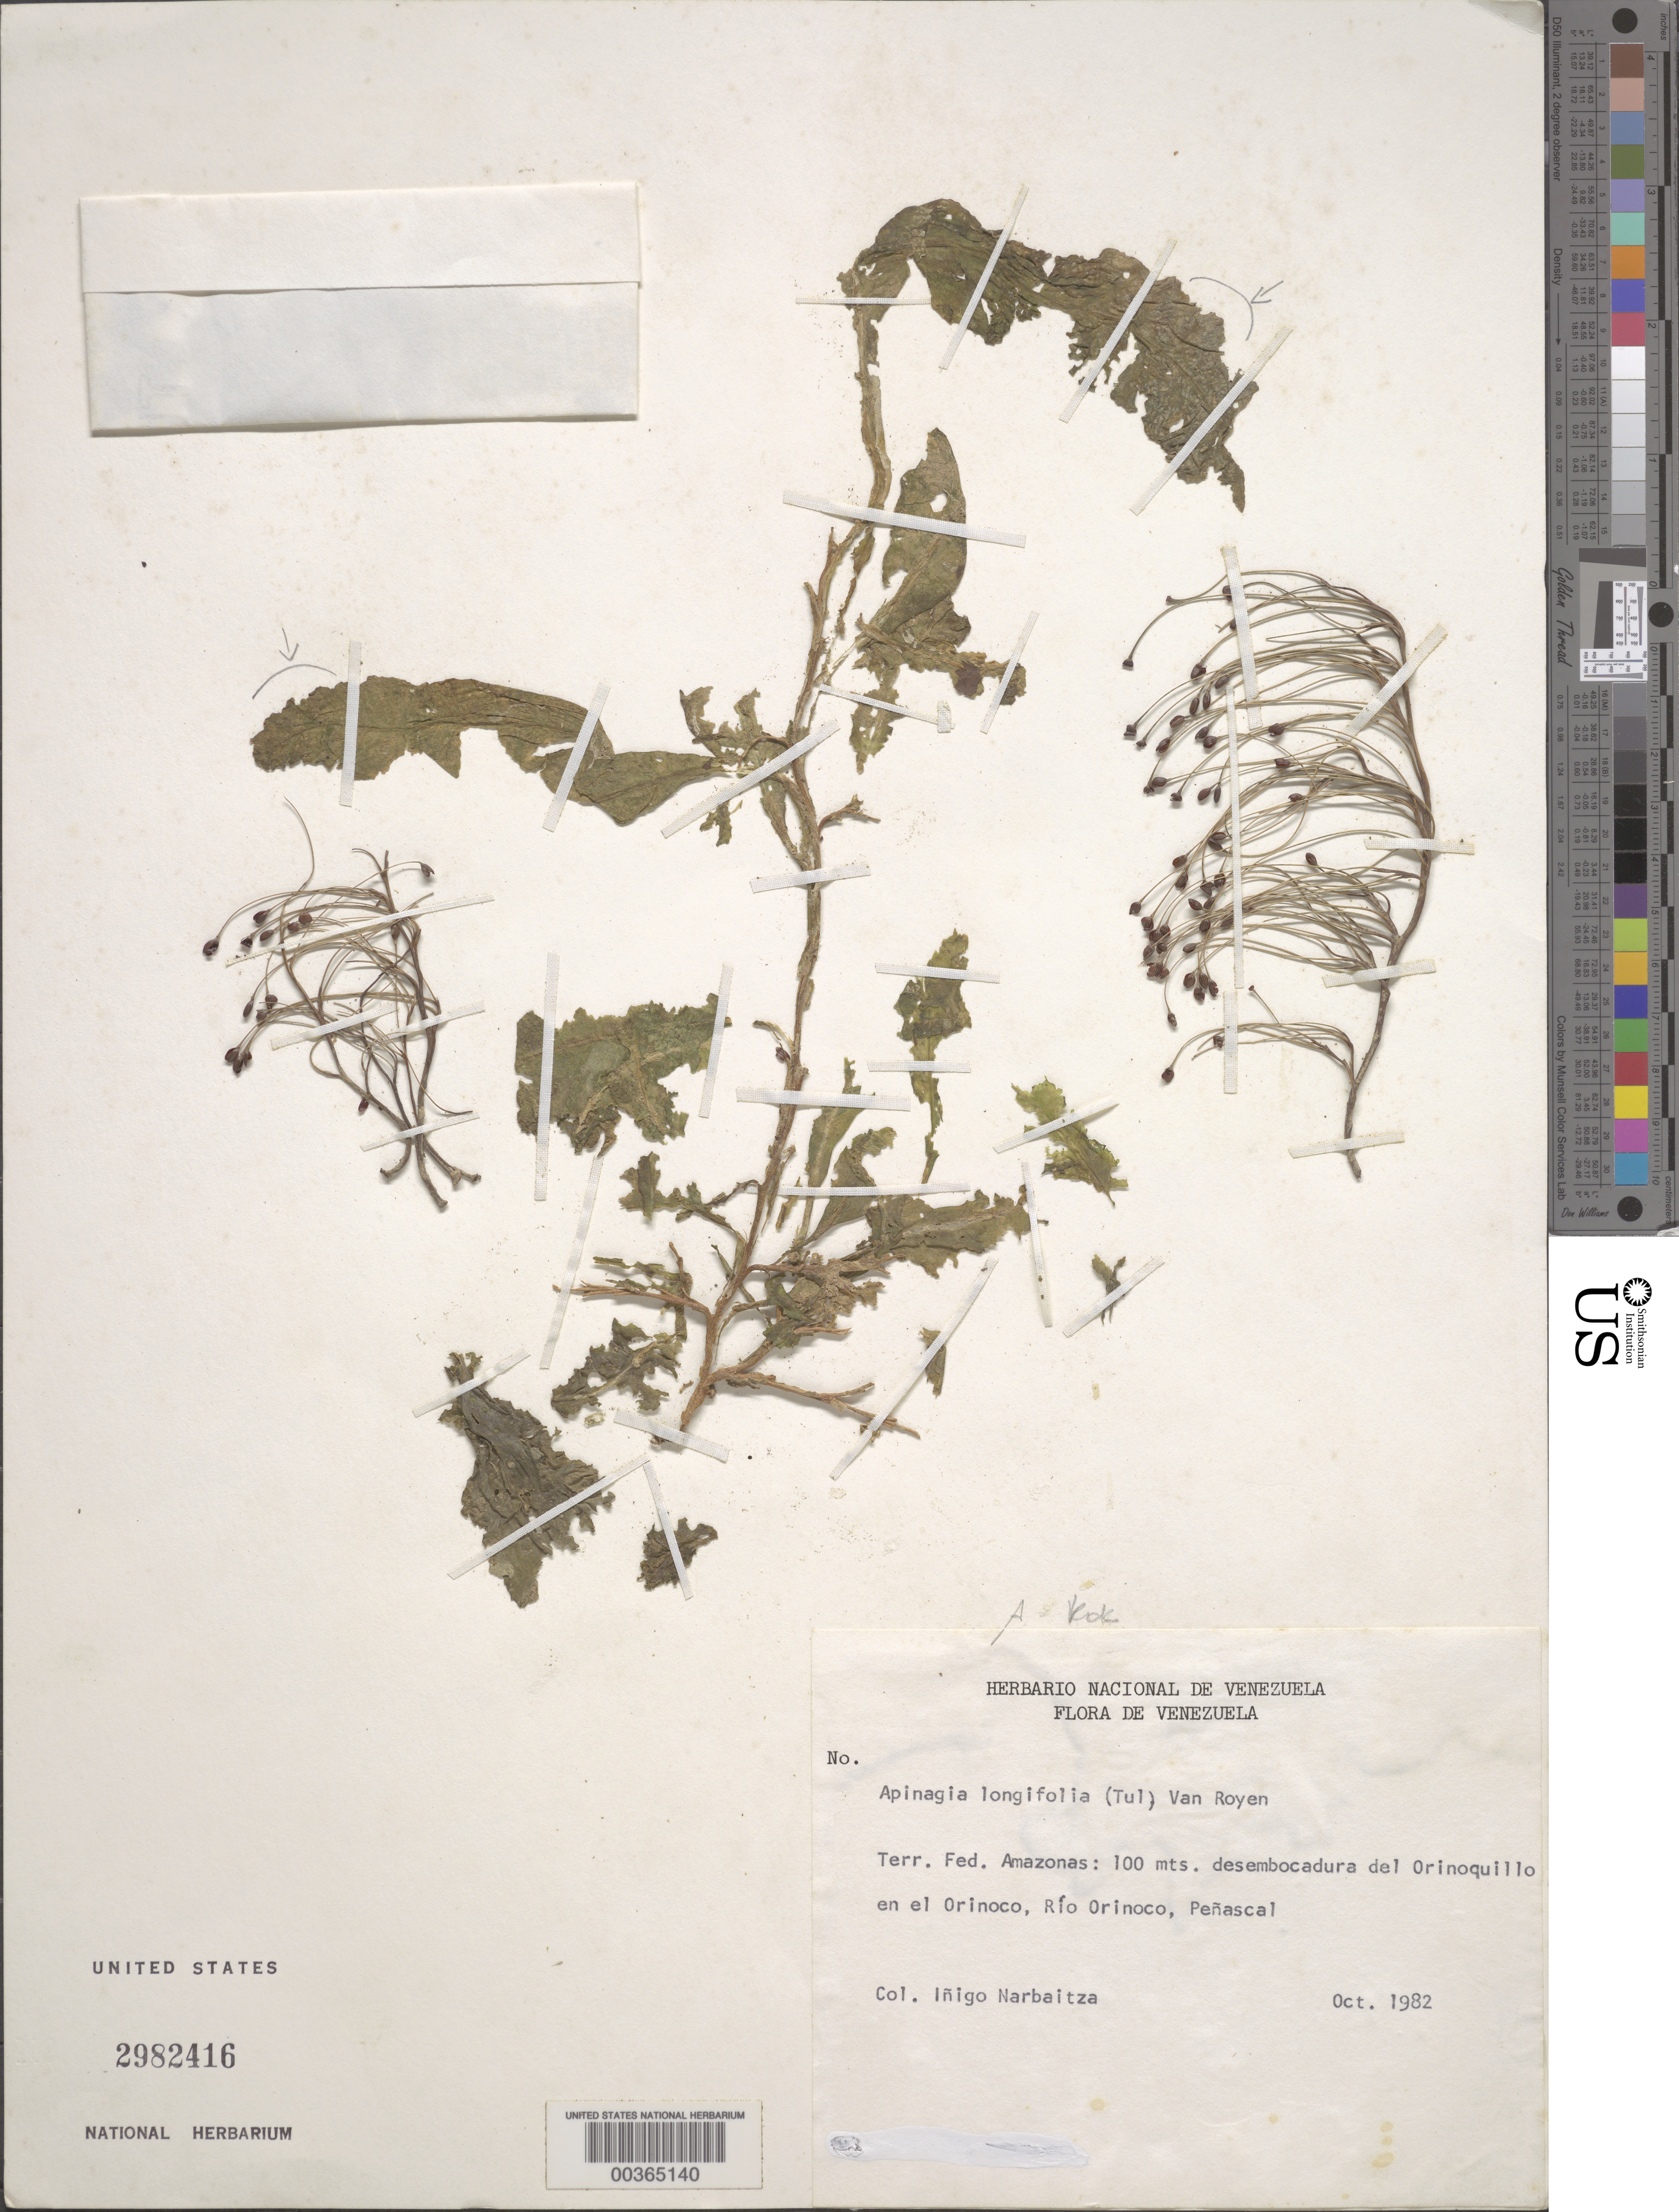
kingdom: Plantae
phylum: Tracheophyta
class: Magnoliopsida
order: Malpighiales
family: Podostemaceae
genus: Apinagia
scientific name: Apinagia longifolia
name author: (Tul.) P. Royen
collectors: I. Narbaitza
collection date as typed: Oct 1982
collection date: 1982-10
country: Venezuela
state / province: Amazonas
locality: Rio orinoco, penascal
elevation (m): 100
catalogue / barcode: US 2982416